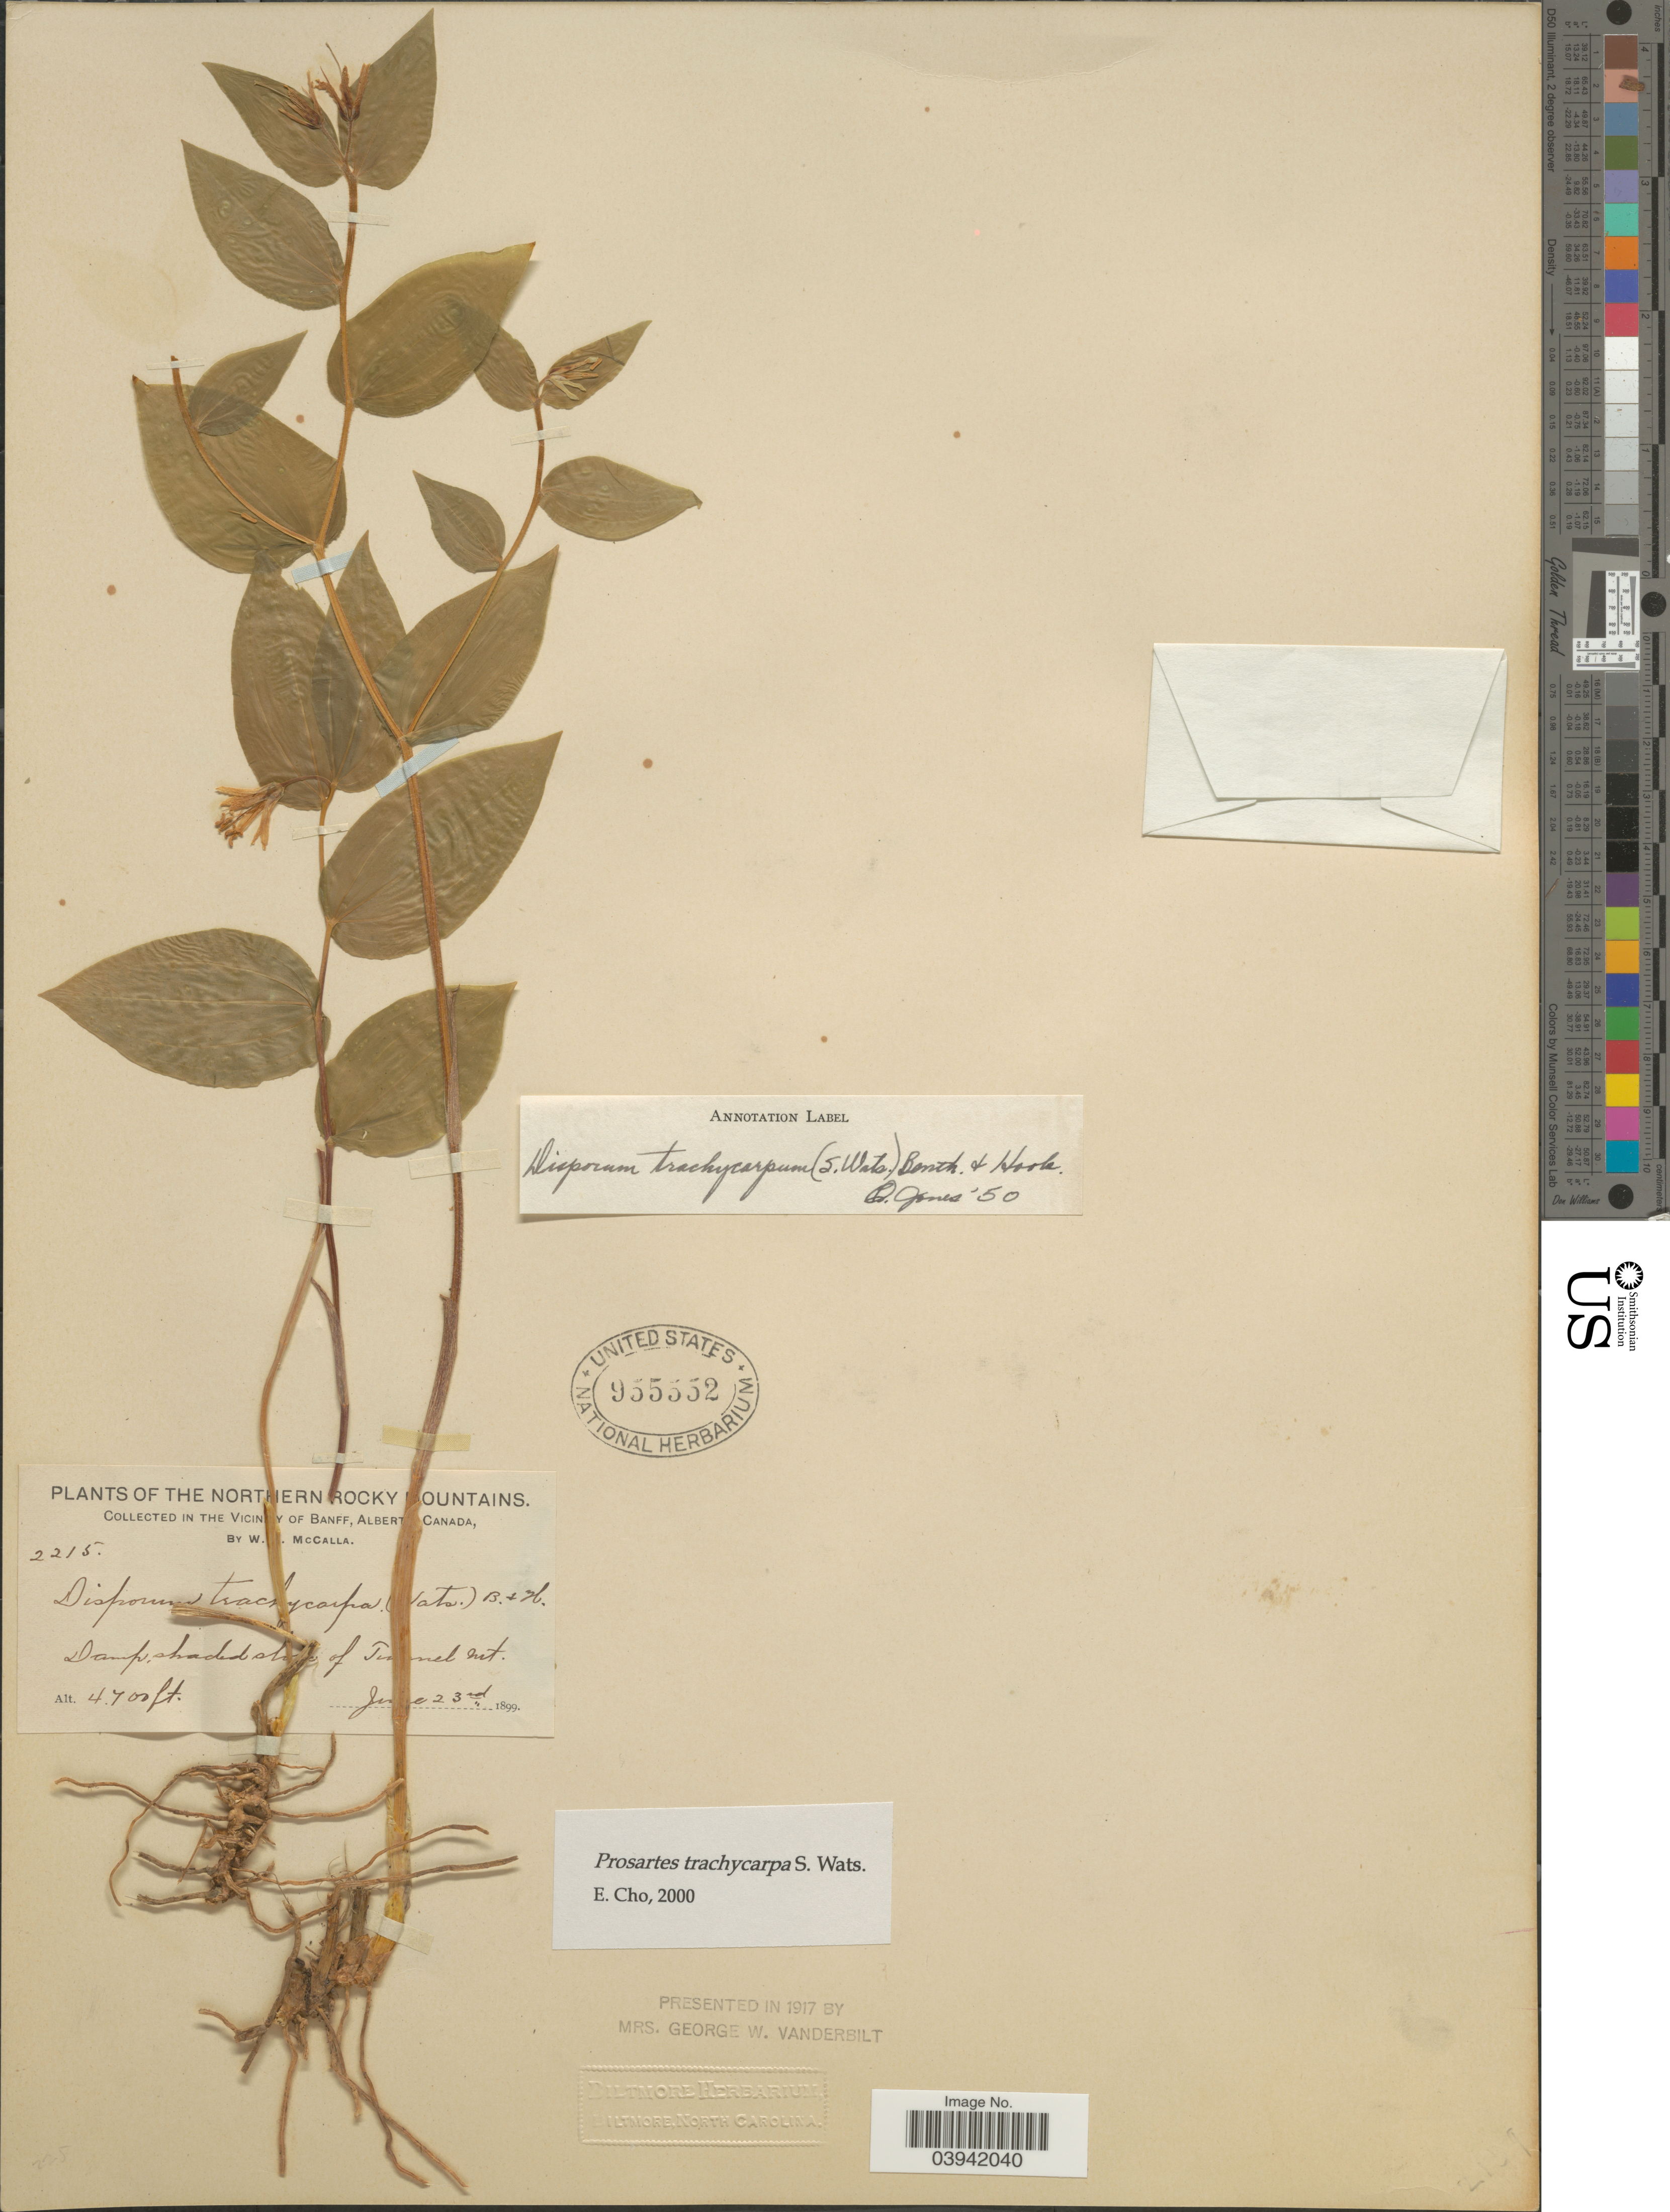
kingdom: Plantae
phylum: Tracheophyta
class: Liliopsida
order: Liliales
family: Liliaceae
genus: Prosartes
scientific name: Prosartes trachycarpa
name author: S. Watson in C. King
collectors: W. McCalla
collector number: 2215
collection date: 1899-06-23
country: Canada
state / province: Alberta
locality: The Northern Rocky Mountains. In the Vicinity of Banff. slope of Tunnel mt.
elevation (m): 1433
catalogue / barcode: US 955552